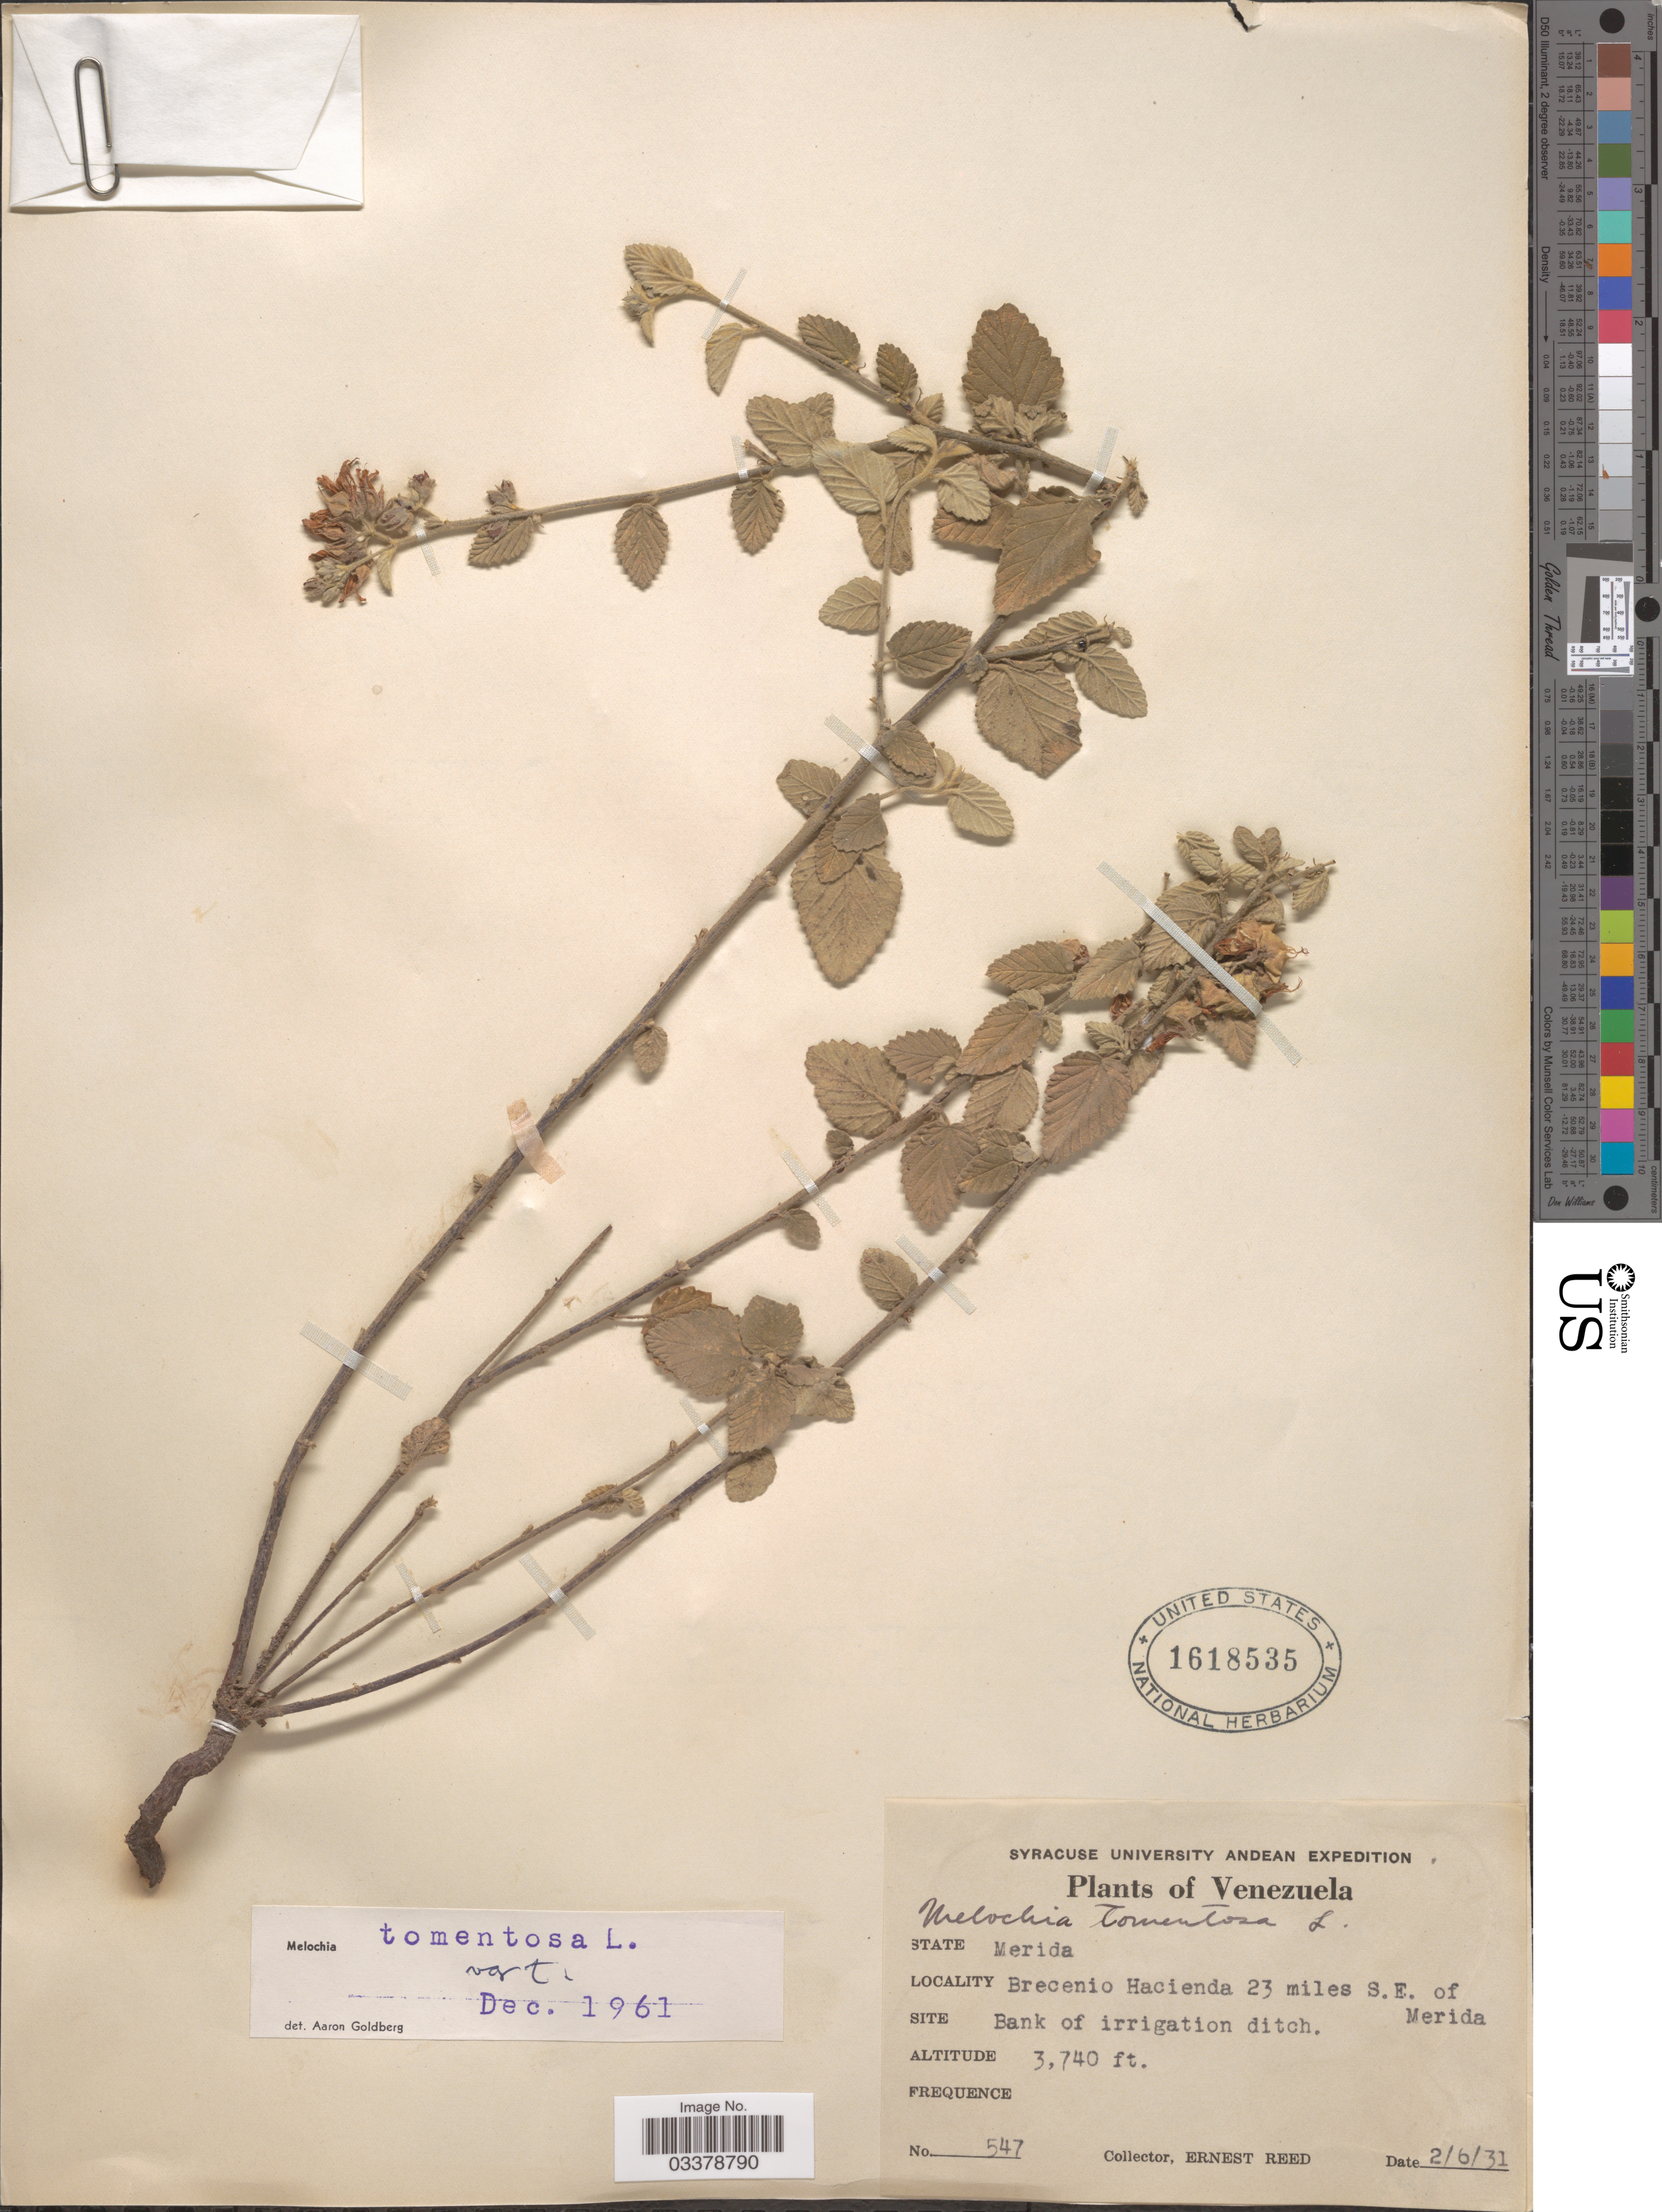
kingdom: Plantae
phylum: Tracheophyta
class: Magnoliopsida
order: Malvales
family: Malvaceae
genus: Melochia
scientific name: Melochia tomentosa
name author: L.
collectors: E. Reed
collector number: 547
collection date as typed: Transcribed d/m/y: 2/6/31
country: Venezuela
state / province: Mérida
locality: Brecenio Hacienda 23 miles S.E. of Merida. Site Bank of irrigation ditch.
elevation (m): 1140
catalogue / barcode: US 1618535